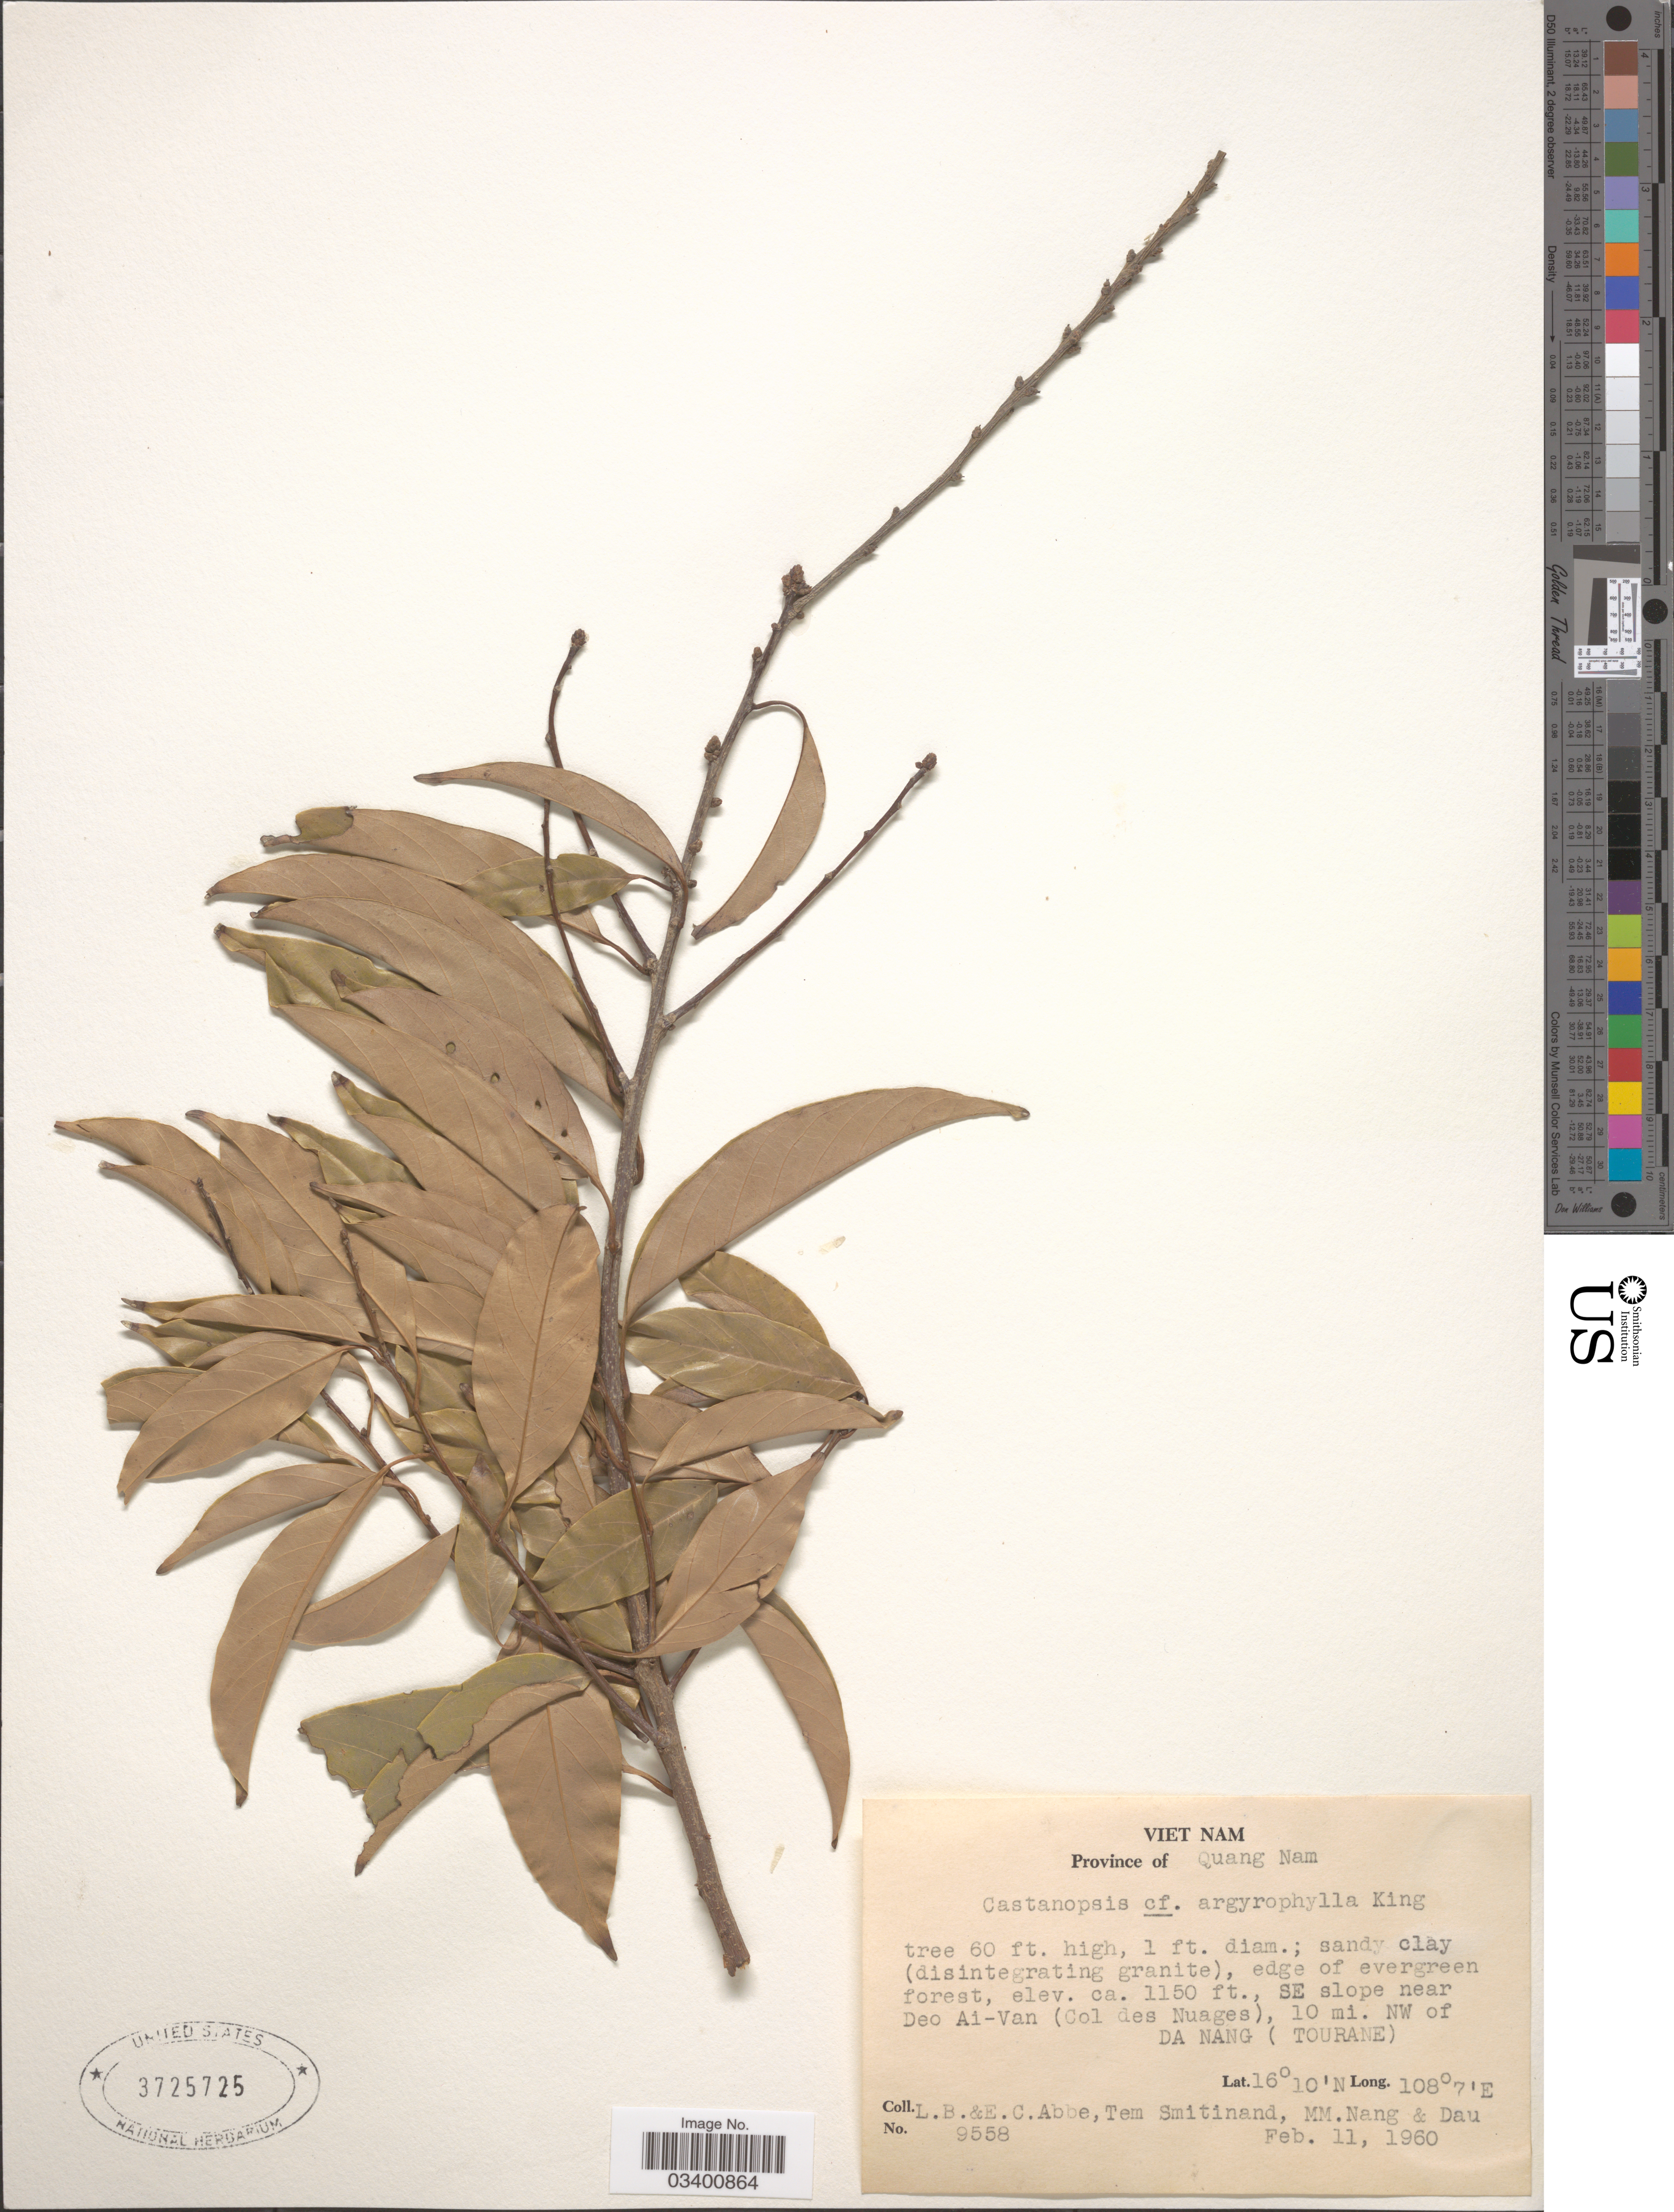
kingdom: Plantae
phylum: Tracheophyta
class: Magnoliopsida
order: Fagales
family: Fagaceae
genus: Castanopsis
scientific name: Castanopsis argyrophylla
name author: King ex Hook. f.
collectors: L. B. Abbe, E. C. Abbe, T. Smitinand, M. Nang & -- Dau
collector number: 9558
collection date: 1960-02-11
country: Vietnam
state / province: Quang Nam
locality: SE slope near Deo Ai-Van (Col des Nuages), 10 mi. NW of Da Nang (Tourane).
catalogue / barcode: US 3725725